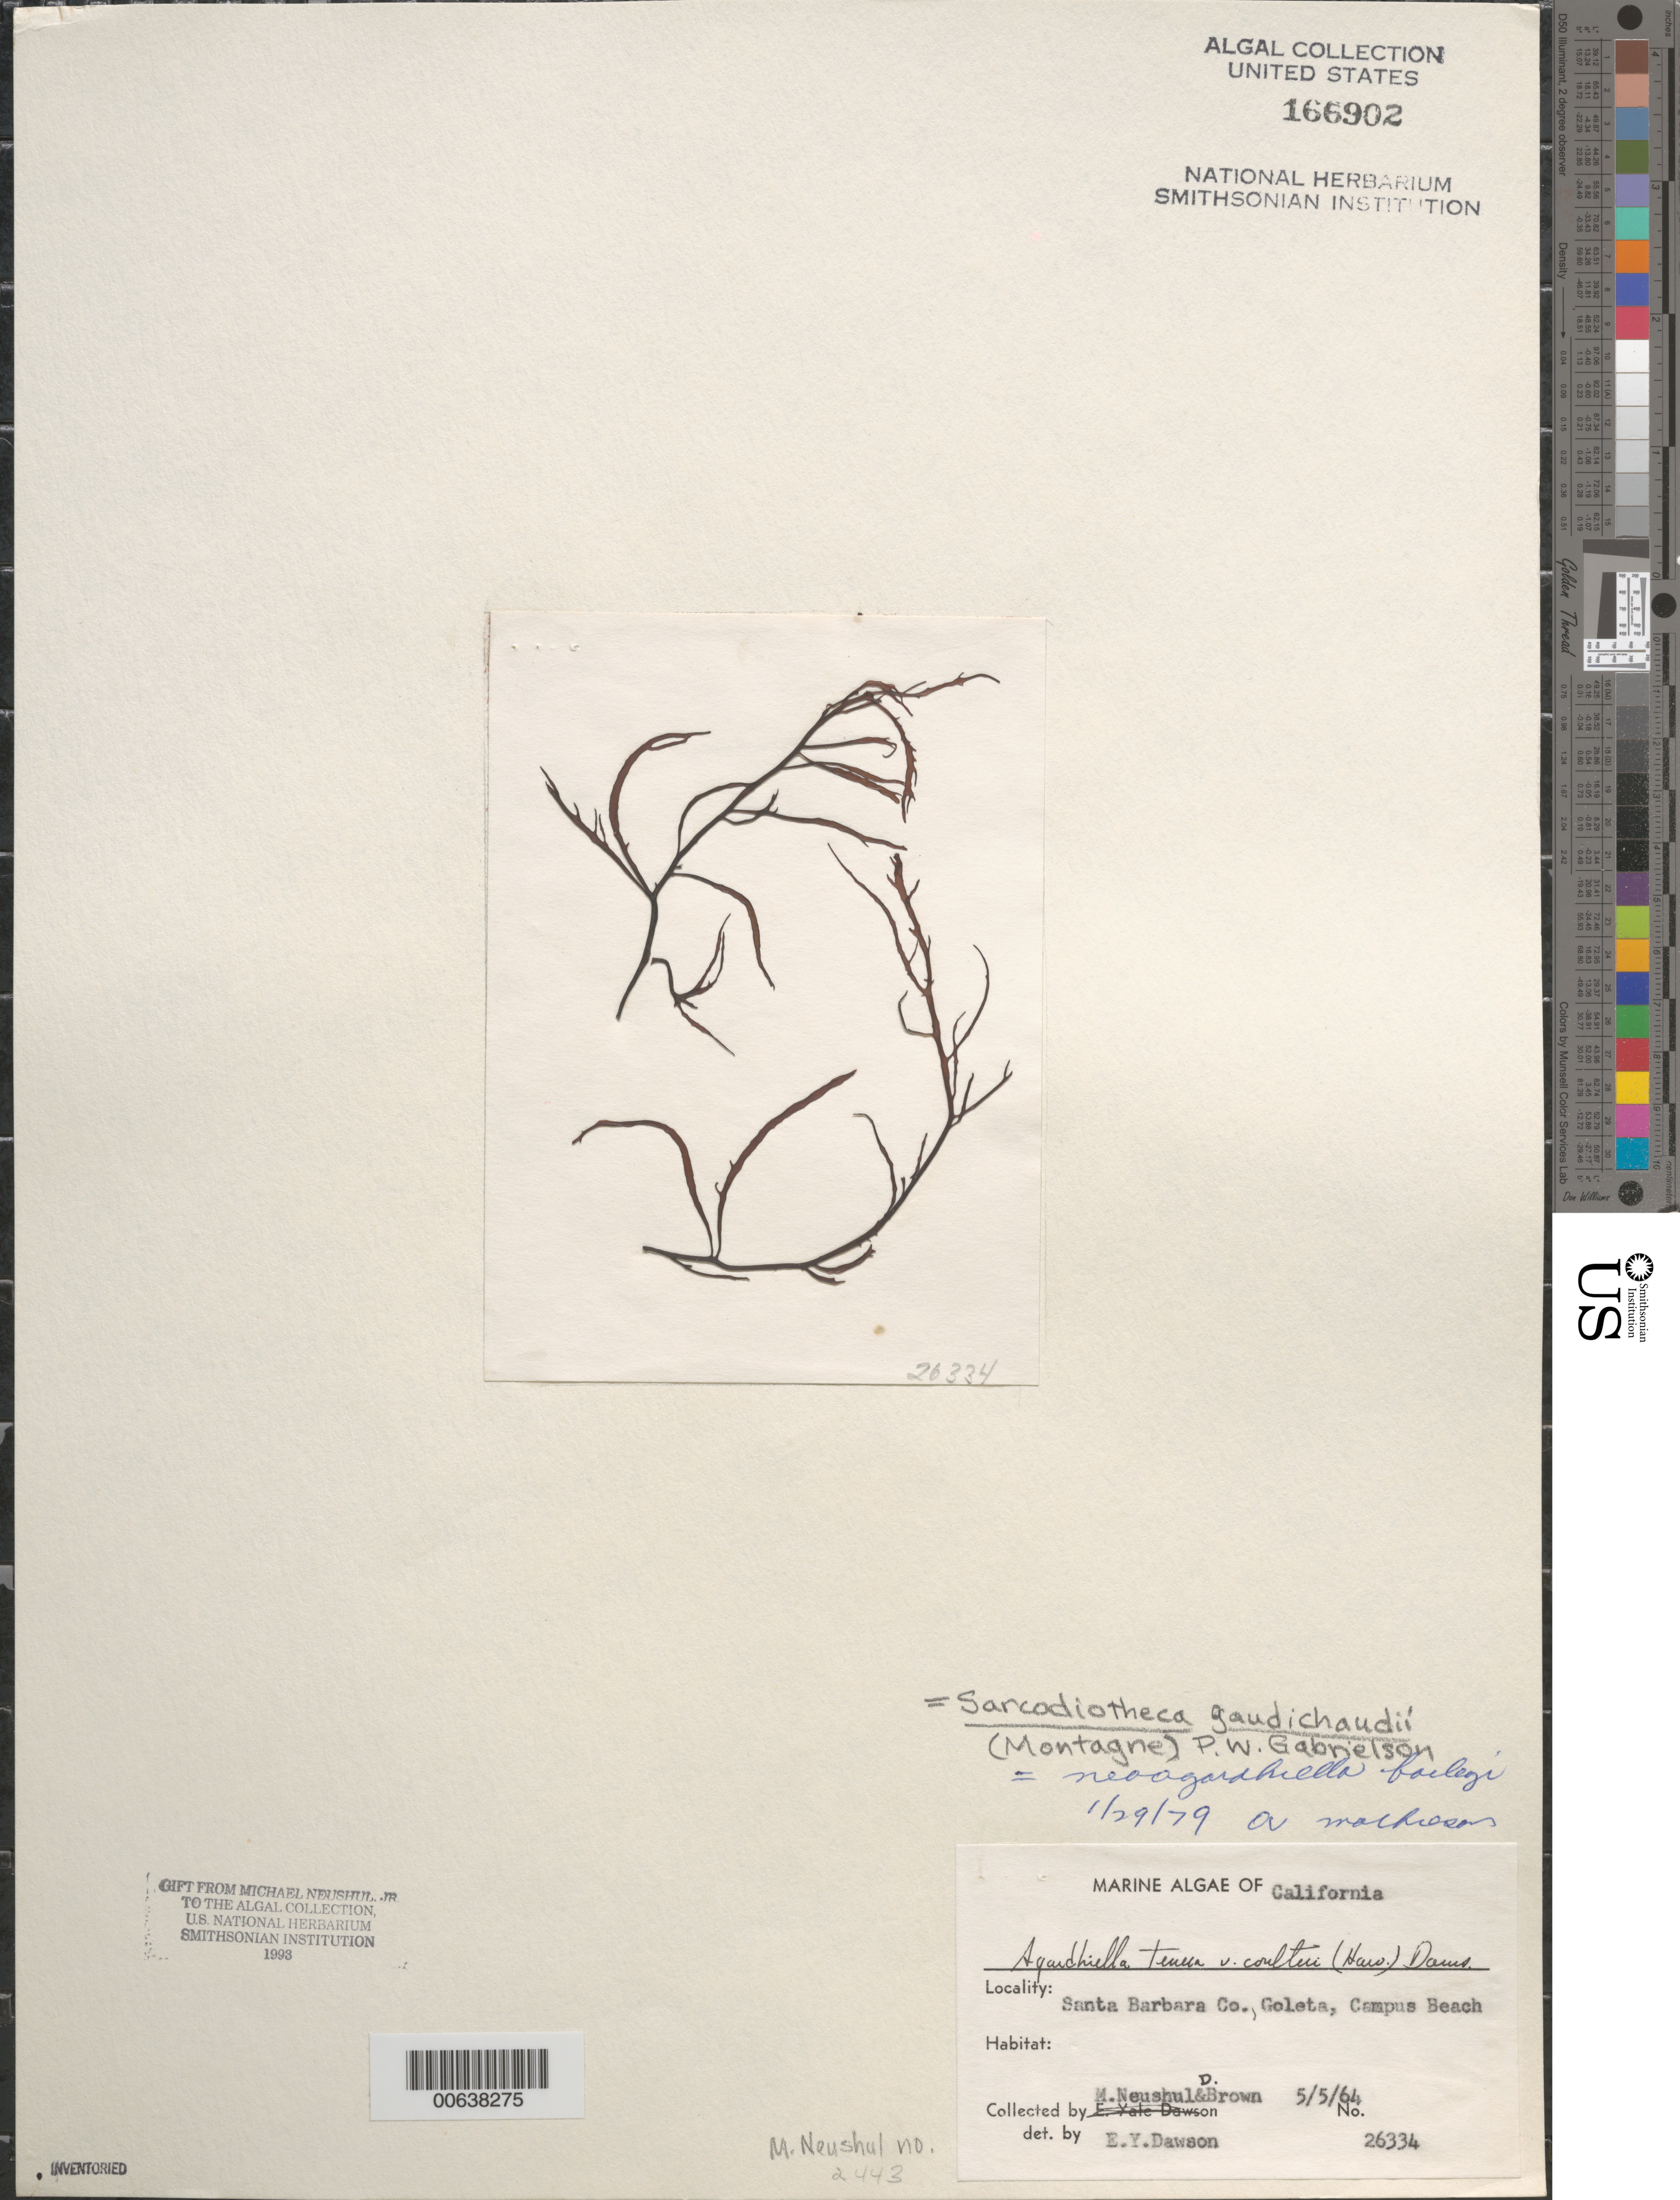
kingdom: Plantae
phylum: Rhodophyta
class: Florideophyceae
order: Gigartinales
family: Solieriaceae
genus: Sarcodiotheca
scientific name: Sarcodiotheca gaudichaudii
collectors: M. Neushul & D. Brown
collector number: EYD 26334 & Neushul 2443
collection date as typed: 05 May 1964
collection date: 1964-05-05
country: United States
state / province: California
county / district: Santa Barbara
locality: Campus Beach, Goleta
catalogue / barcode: US 166902